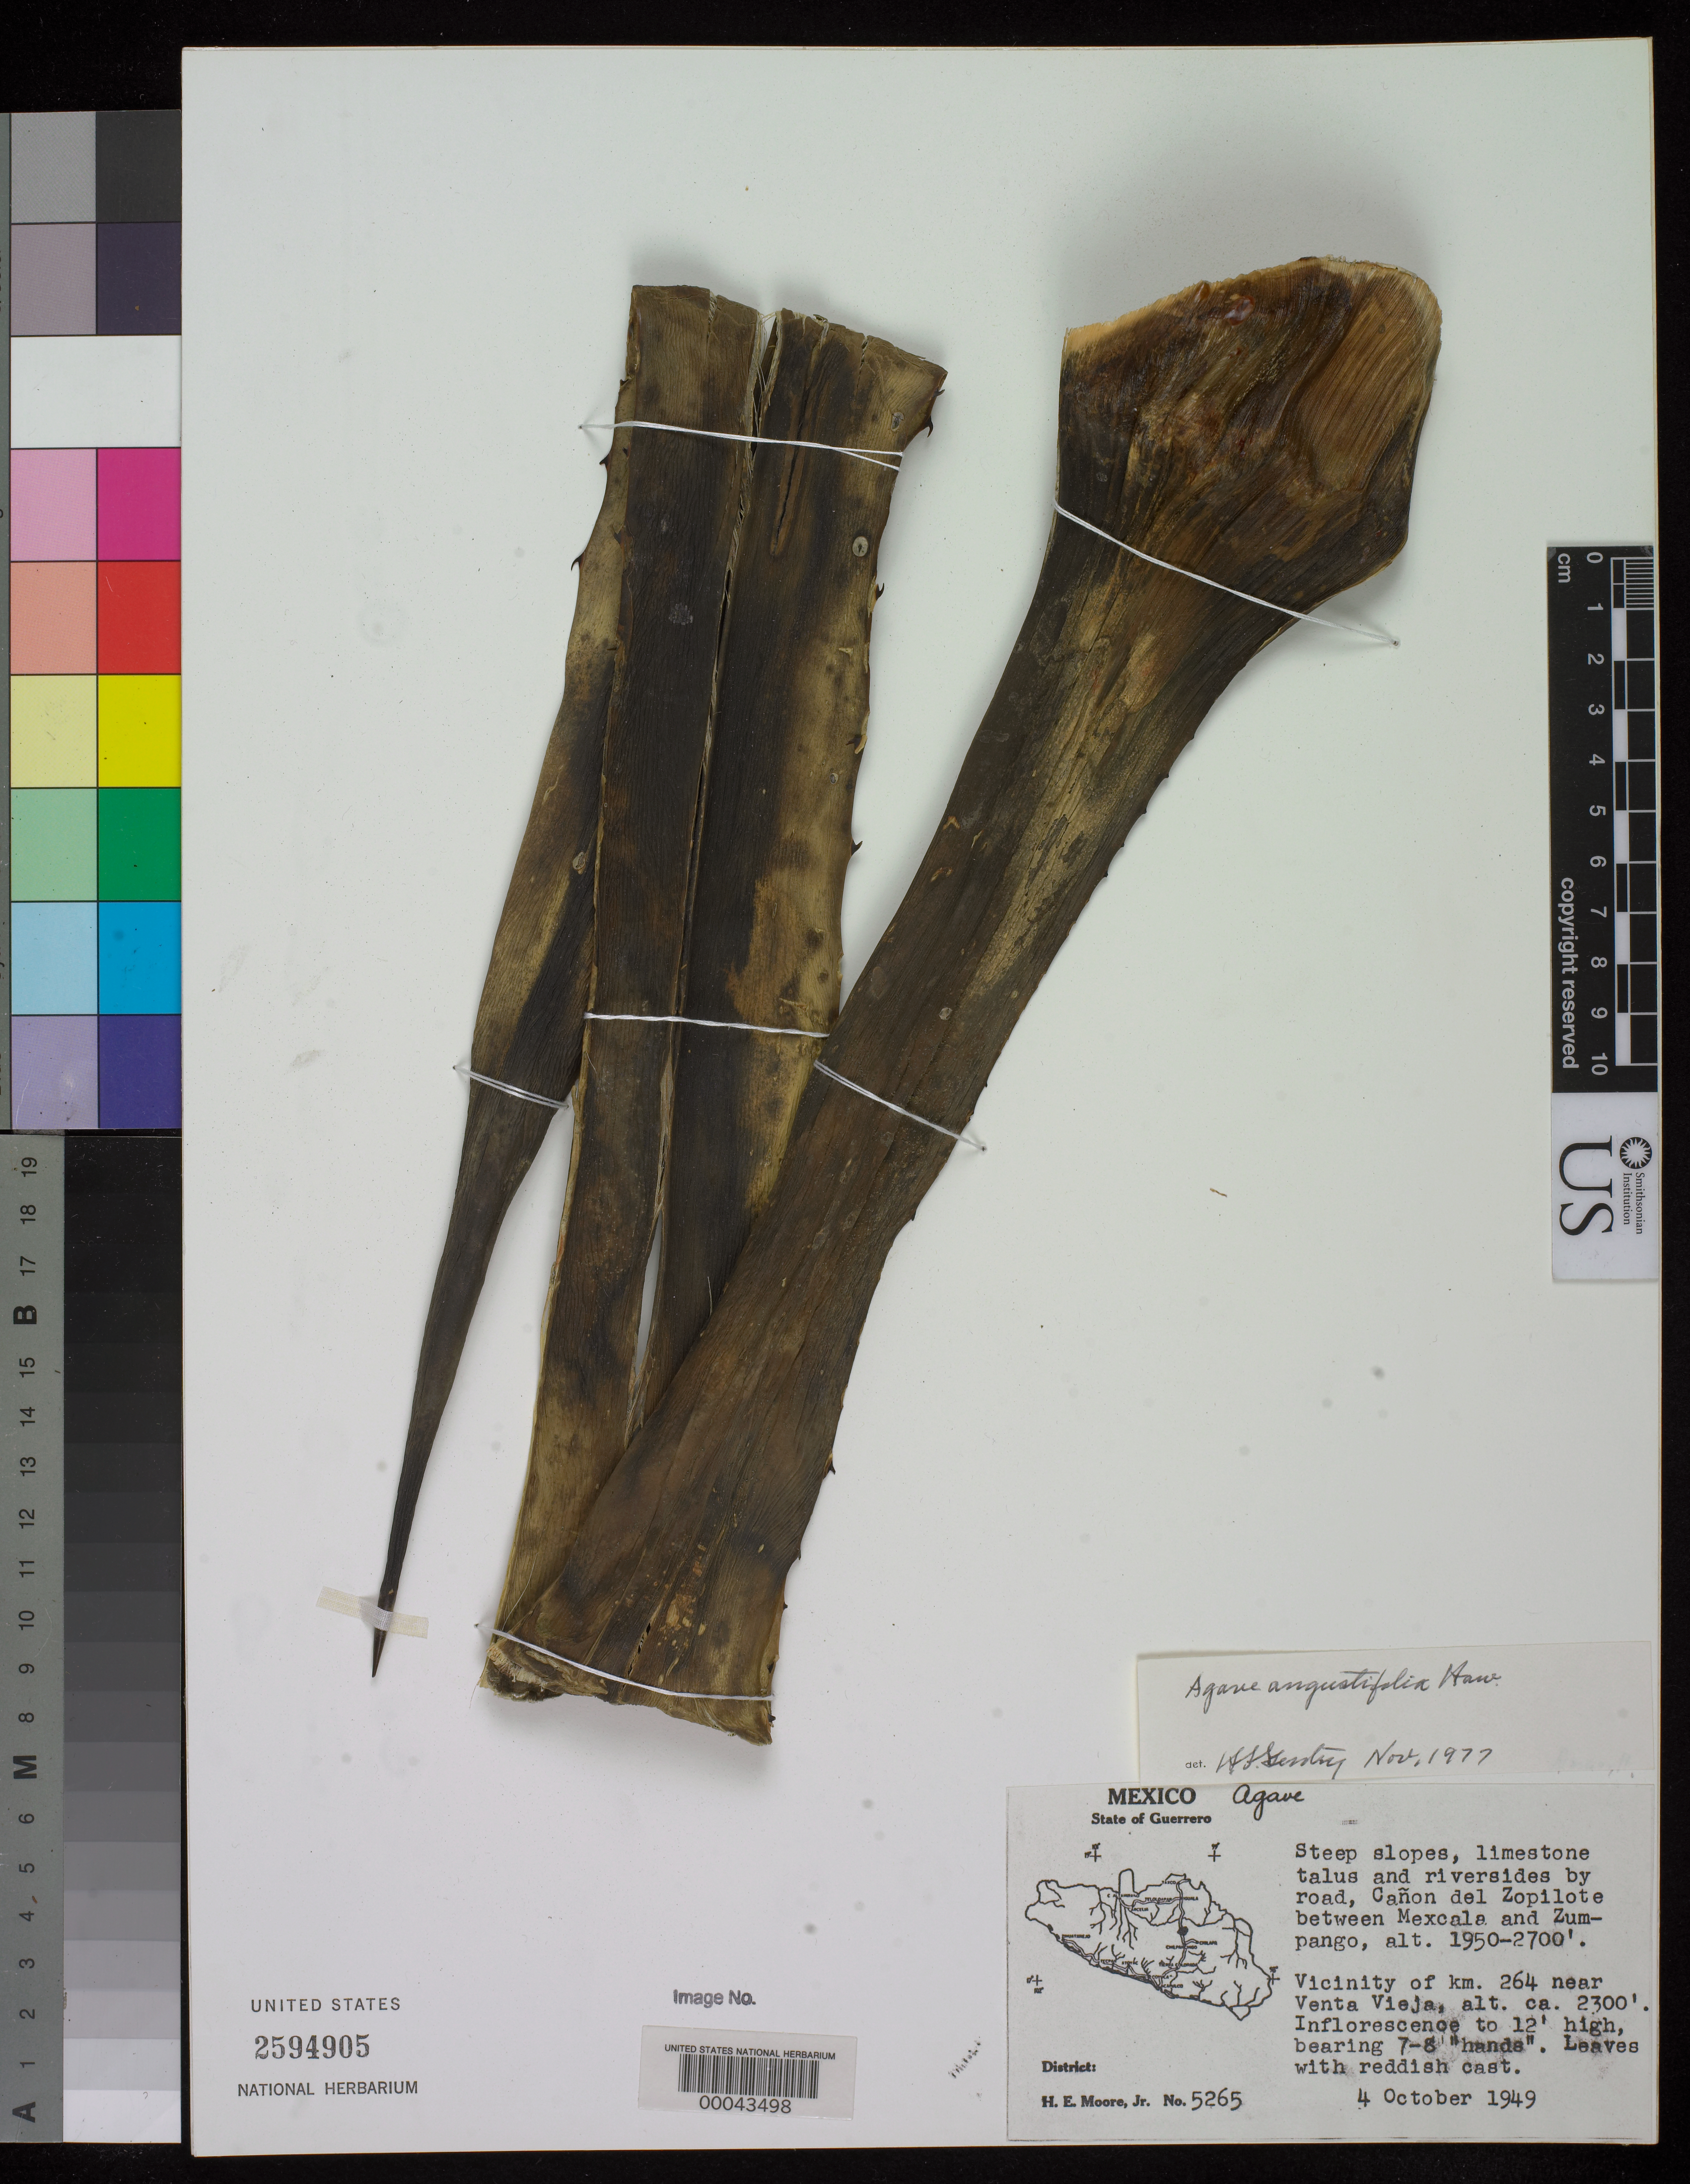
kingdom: Plantae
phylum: Tracheophyta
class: Liliopsida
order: Asparagales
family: Asparagaceae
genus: Agave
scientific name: Agave angustifolia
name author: Haw.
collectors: H. E. Moore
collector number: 5265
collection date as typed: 04 Oct 1949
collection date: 1949-10-04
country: Mexico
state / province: Guerrero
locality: Vicinity of km 264 near Venta Vieja; Canon del Zopilote between Mexcala and Zumpango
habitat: Steep slopes, limestone talus and riversides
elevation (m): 594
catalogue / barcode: US 2594905